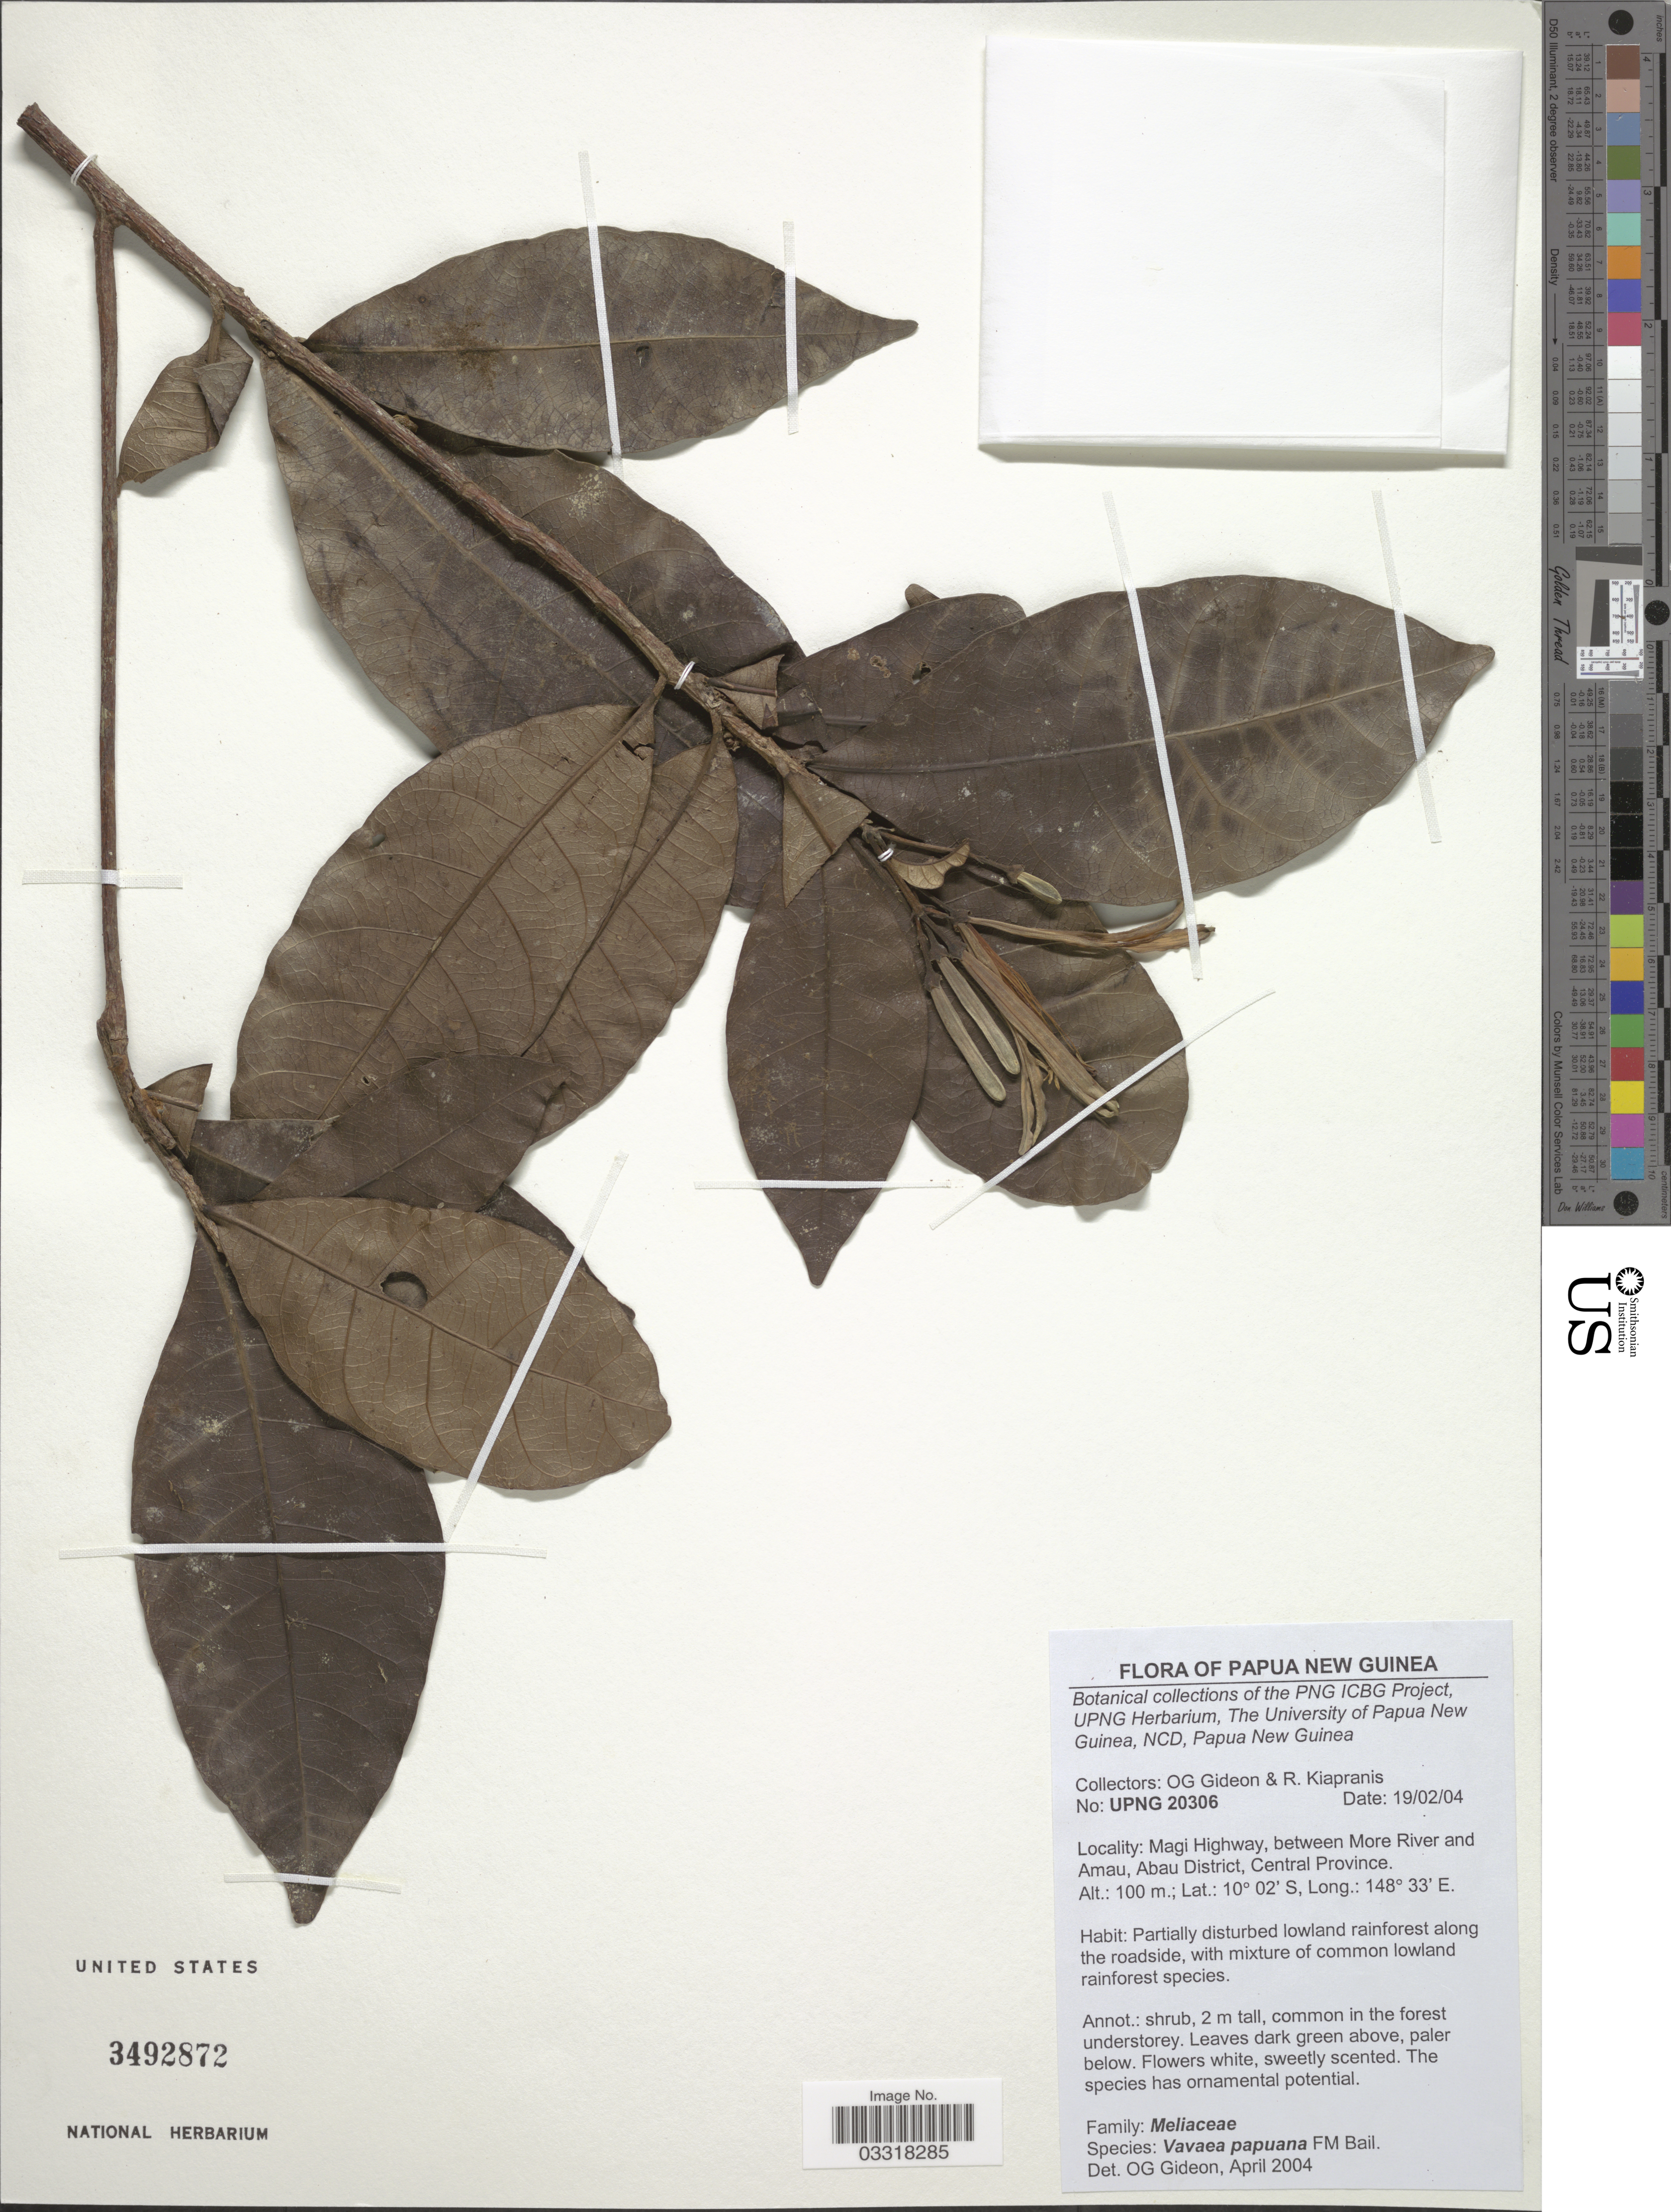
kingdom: Plantae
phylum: Tracheophyta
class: Magnoliopsida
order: Sapindales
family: Meliaceae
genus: Vavaea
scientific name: Vavaea papuana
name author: F.M. Bailey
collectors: O. Gideon & R. Kiapranis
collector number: UPNG20306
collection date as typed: Transcribed d/m/y: 19/2/4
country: Papua New Guinea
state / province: Central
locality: Magi Highway, between More River and Amau, Abau District.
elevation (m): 100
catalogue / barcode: US 3492872